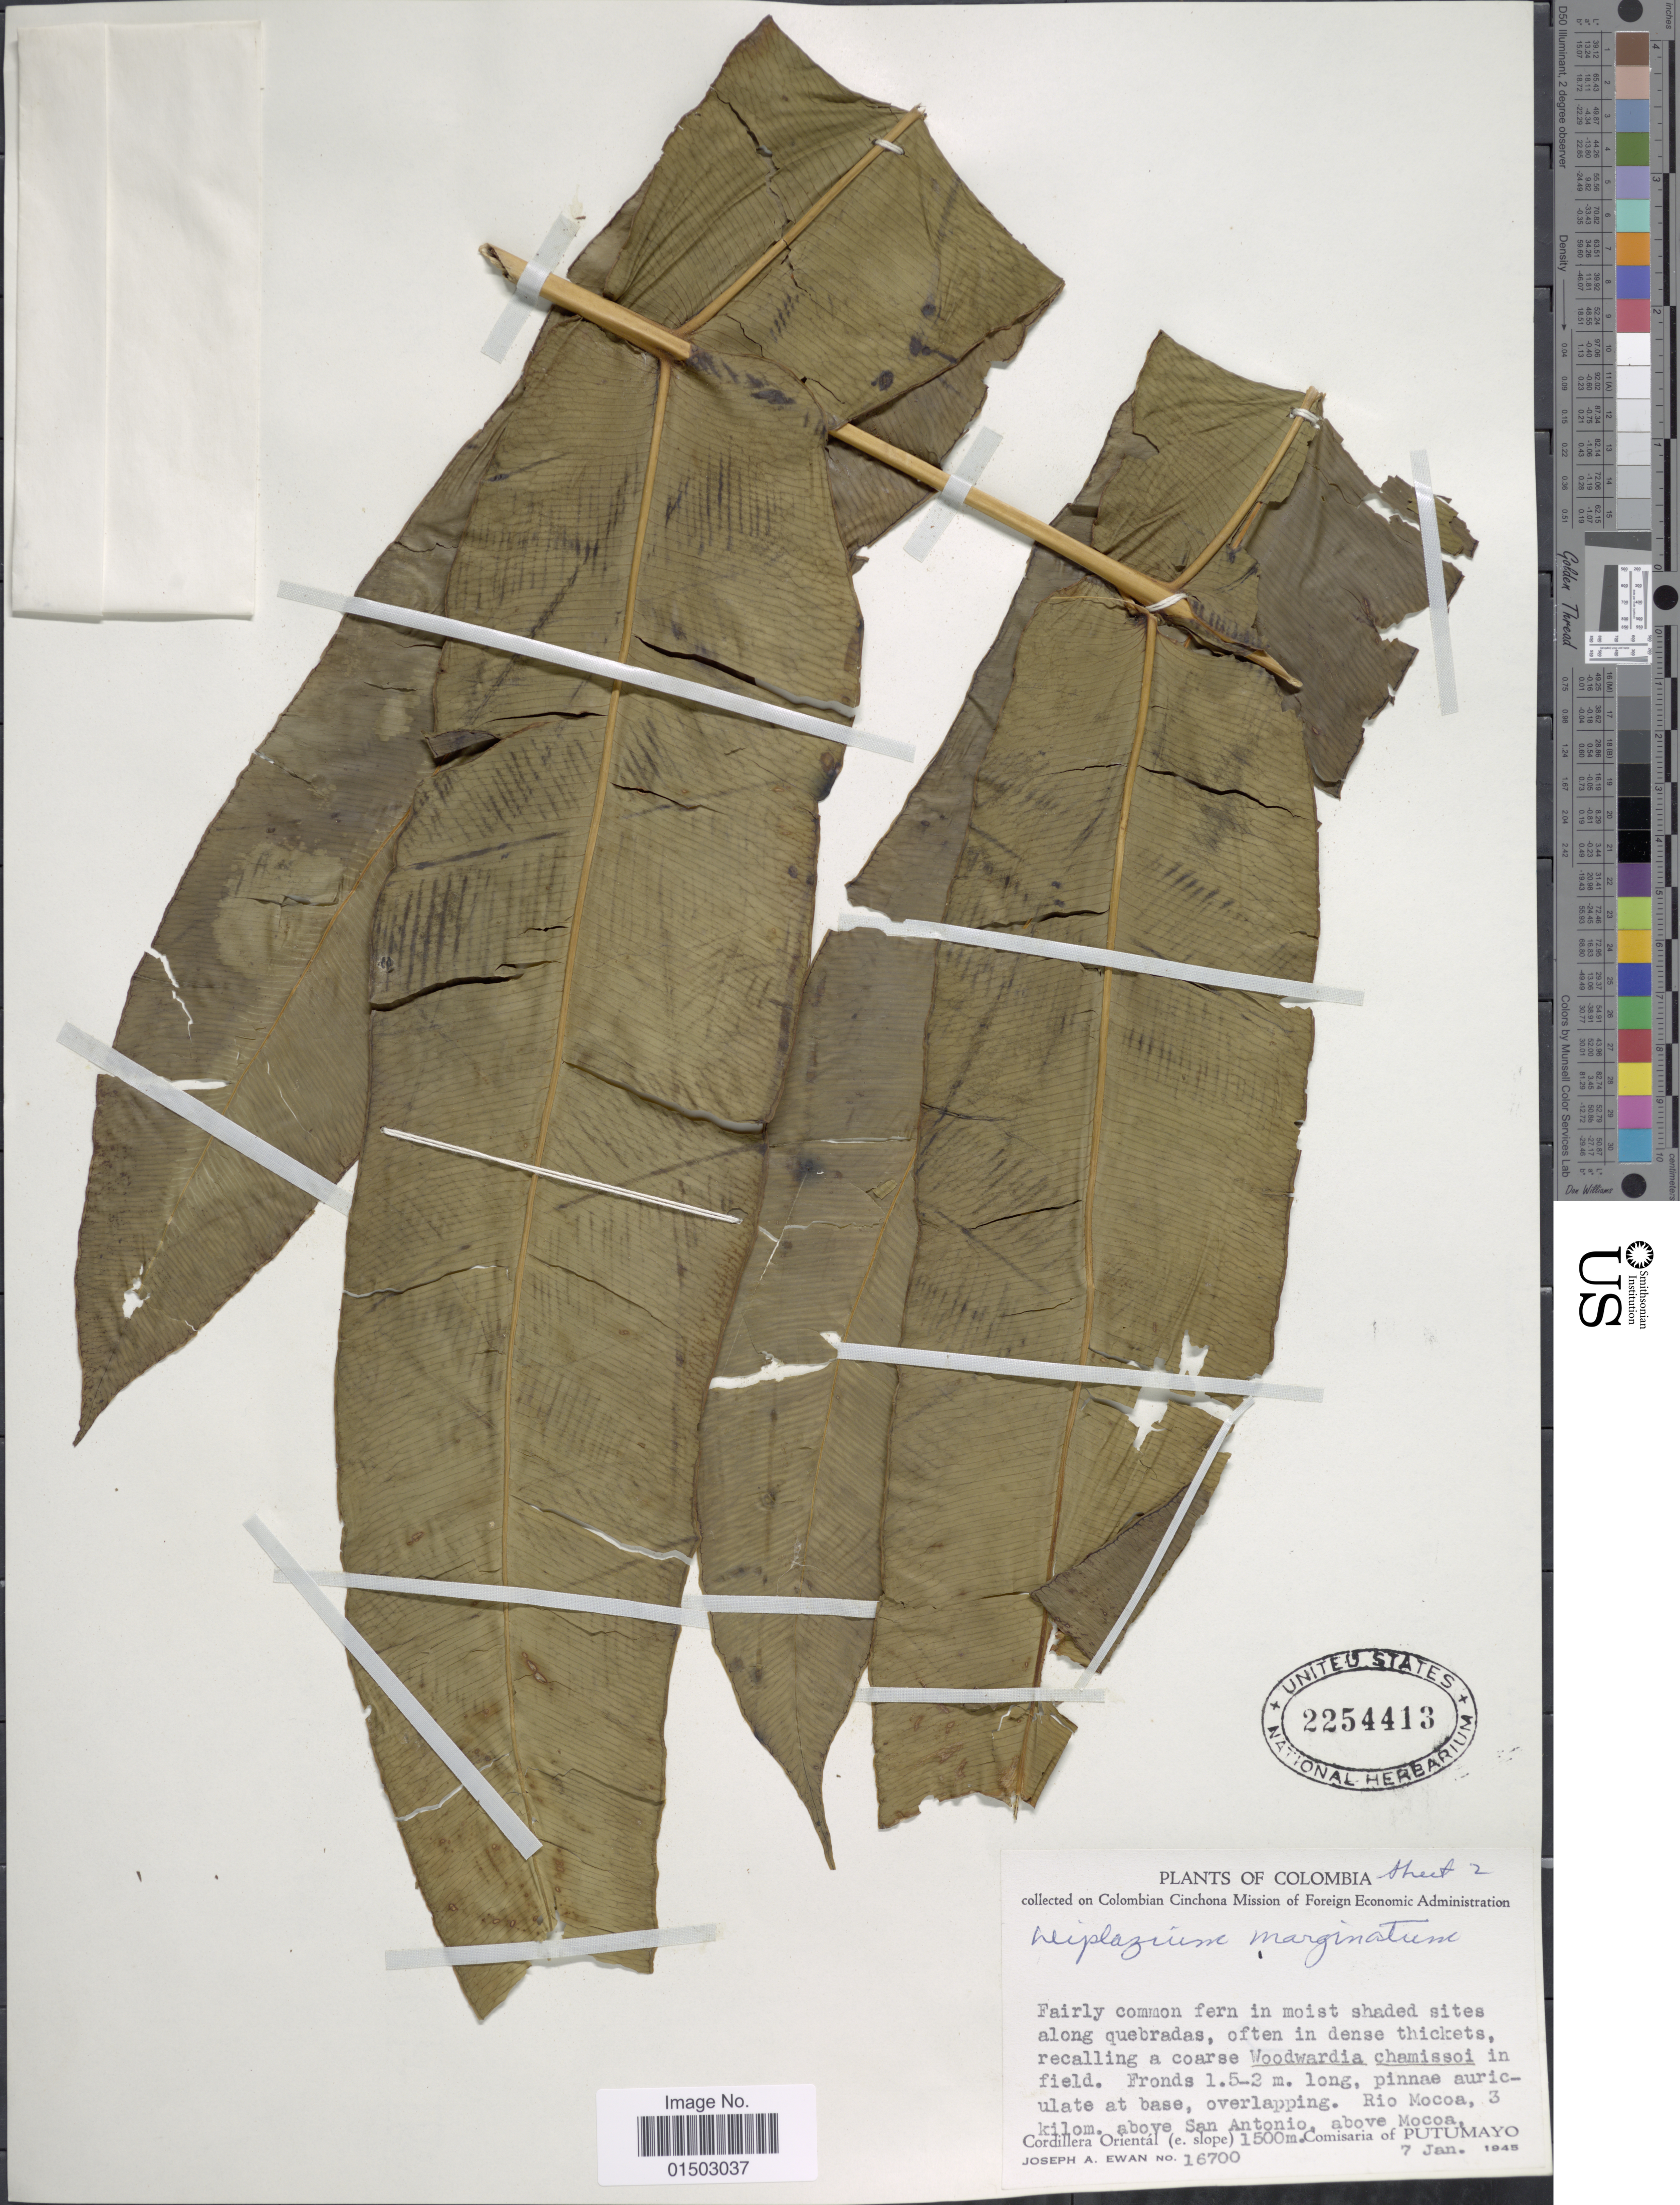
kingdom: Plantae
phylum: Tracheophyta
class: Polypodiopsida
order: Polypodiales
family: Hemidictyaceae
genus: Hemidictyum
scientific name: Hemidictyum marginatum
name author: (L.) C. Presl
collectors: J. A. Ewan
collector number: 16700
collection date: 1945-01-07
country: Colombia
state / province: Putumayo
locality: Rio Mocoa, 3 kilom. above San Antonio, above Mocoa, Cordillera Oriental (e. slope). Comisaria of Putumayo.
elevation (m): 1500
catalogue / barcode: US 2254413